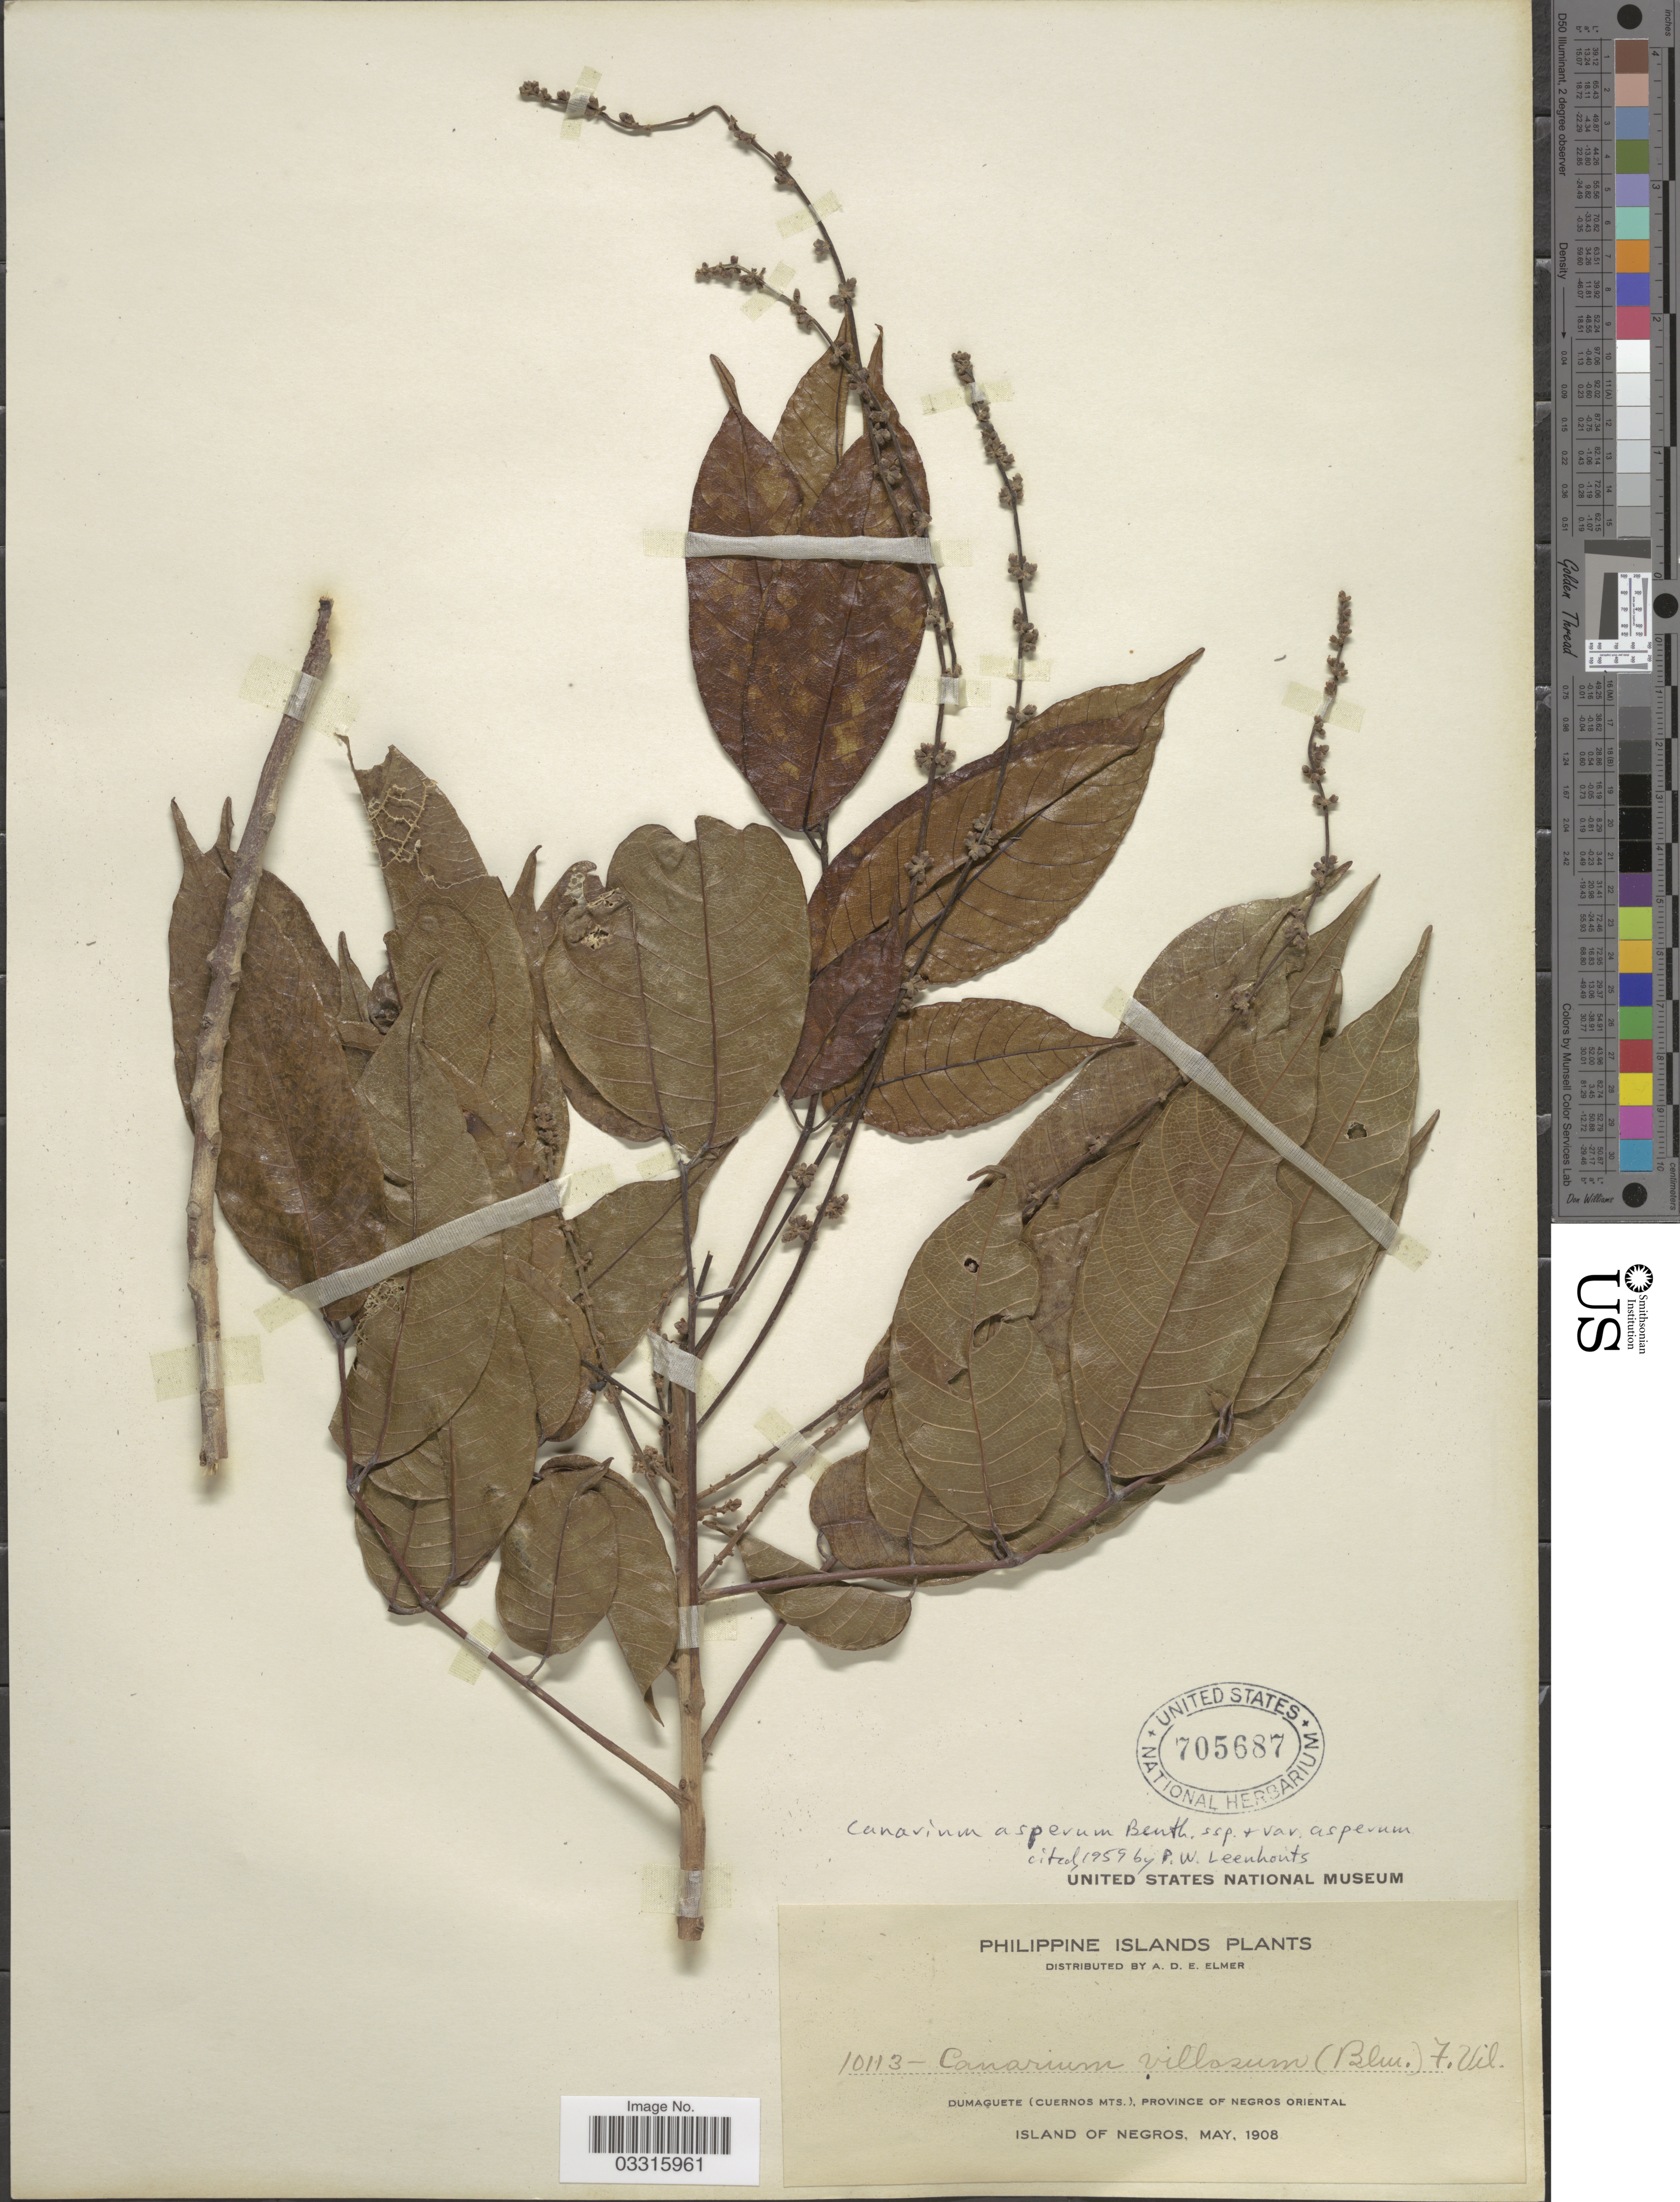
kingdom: Plantae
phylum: Tracheophyta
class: Magnoliopsida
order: Sapindales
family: Burseraceae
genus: Canarium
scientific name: Canarium asperum subsp. asperum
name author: Benth.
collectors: A. D. E. Elmer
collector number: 10113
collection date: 1908-05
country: Philippines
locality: Dumaguete (Cuernos Mts.), Province of Negros Oriental. Island of Negros.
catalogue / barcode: US 705687